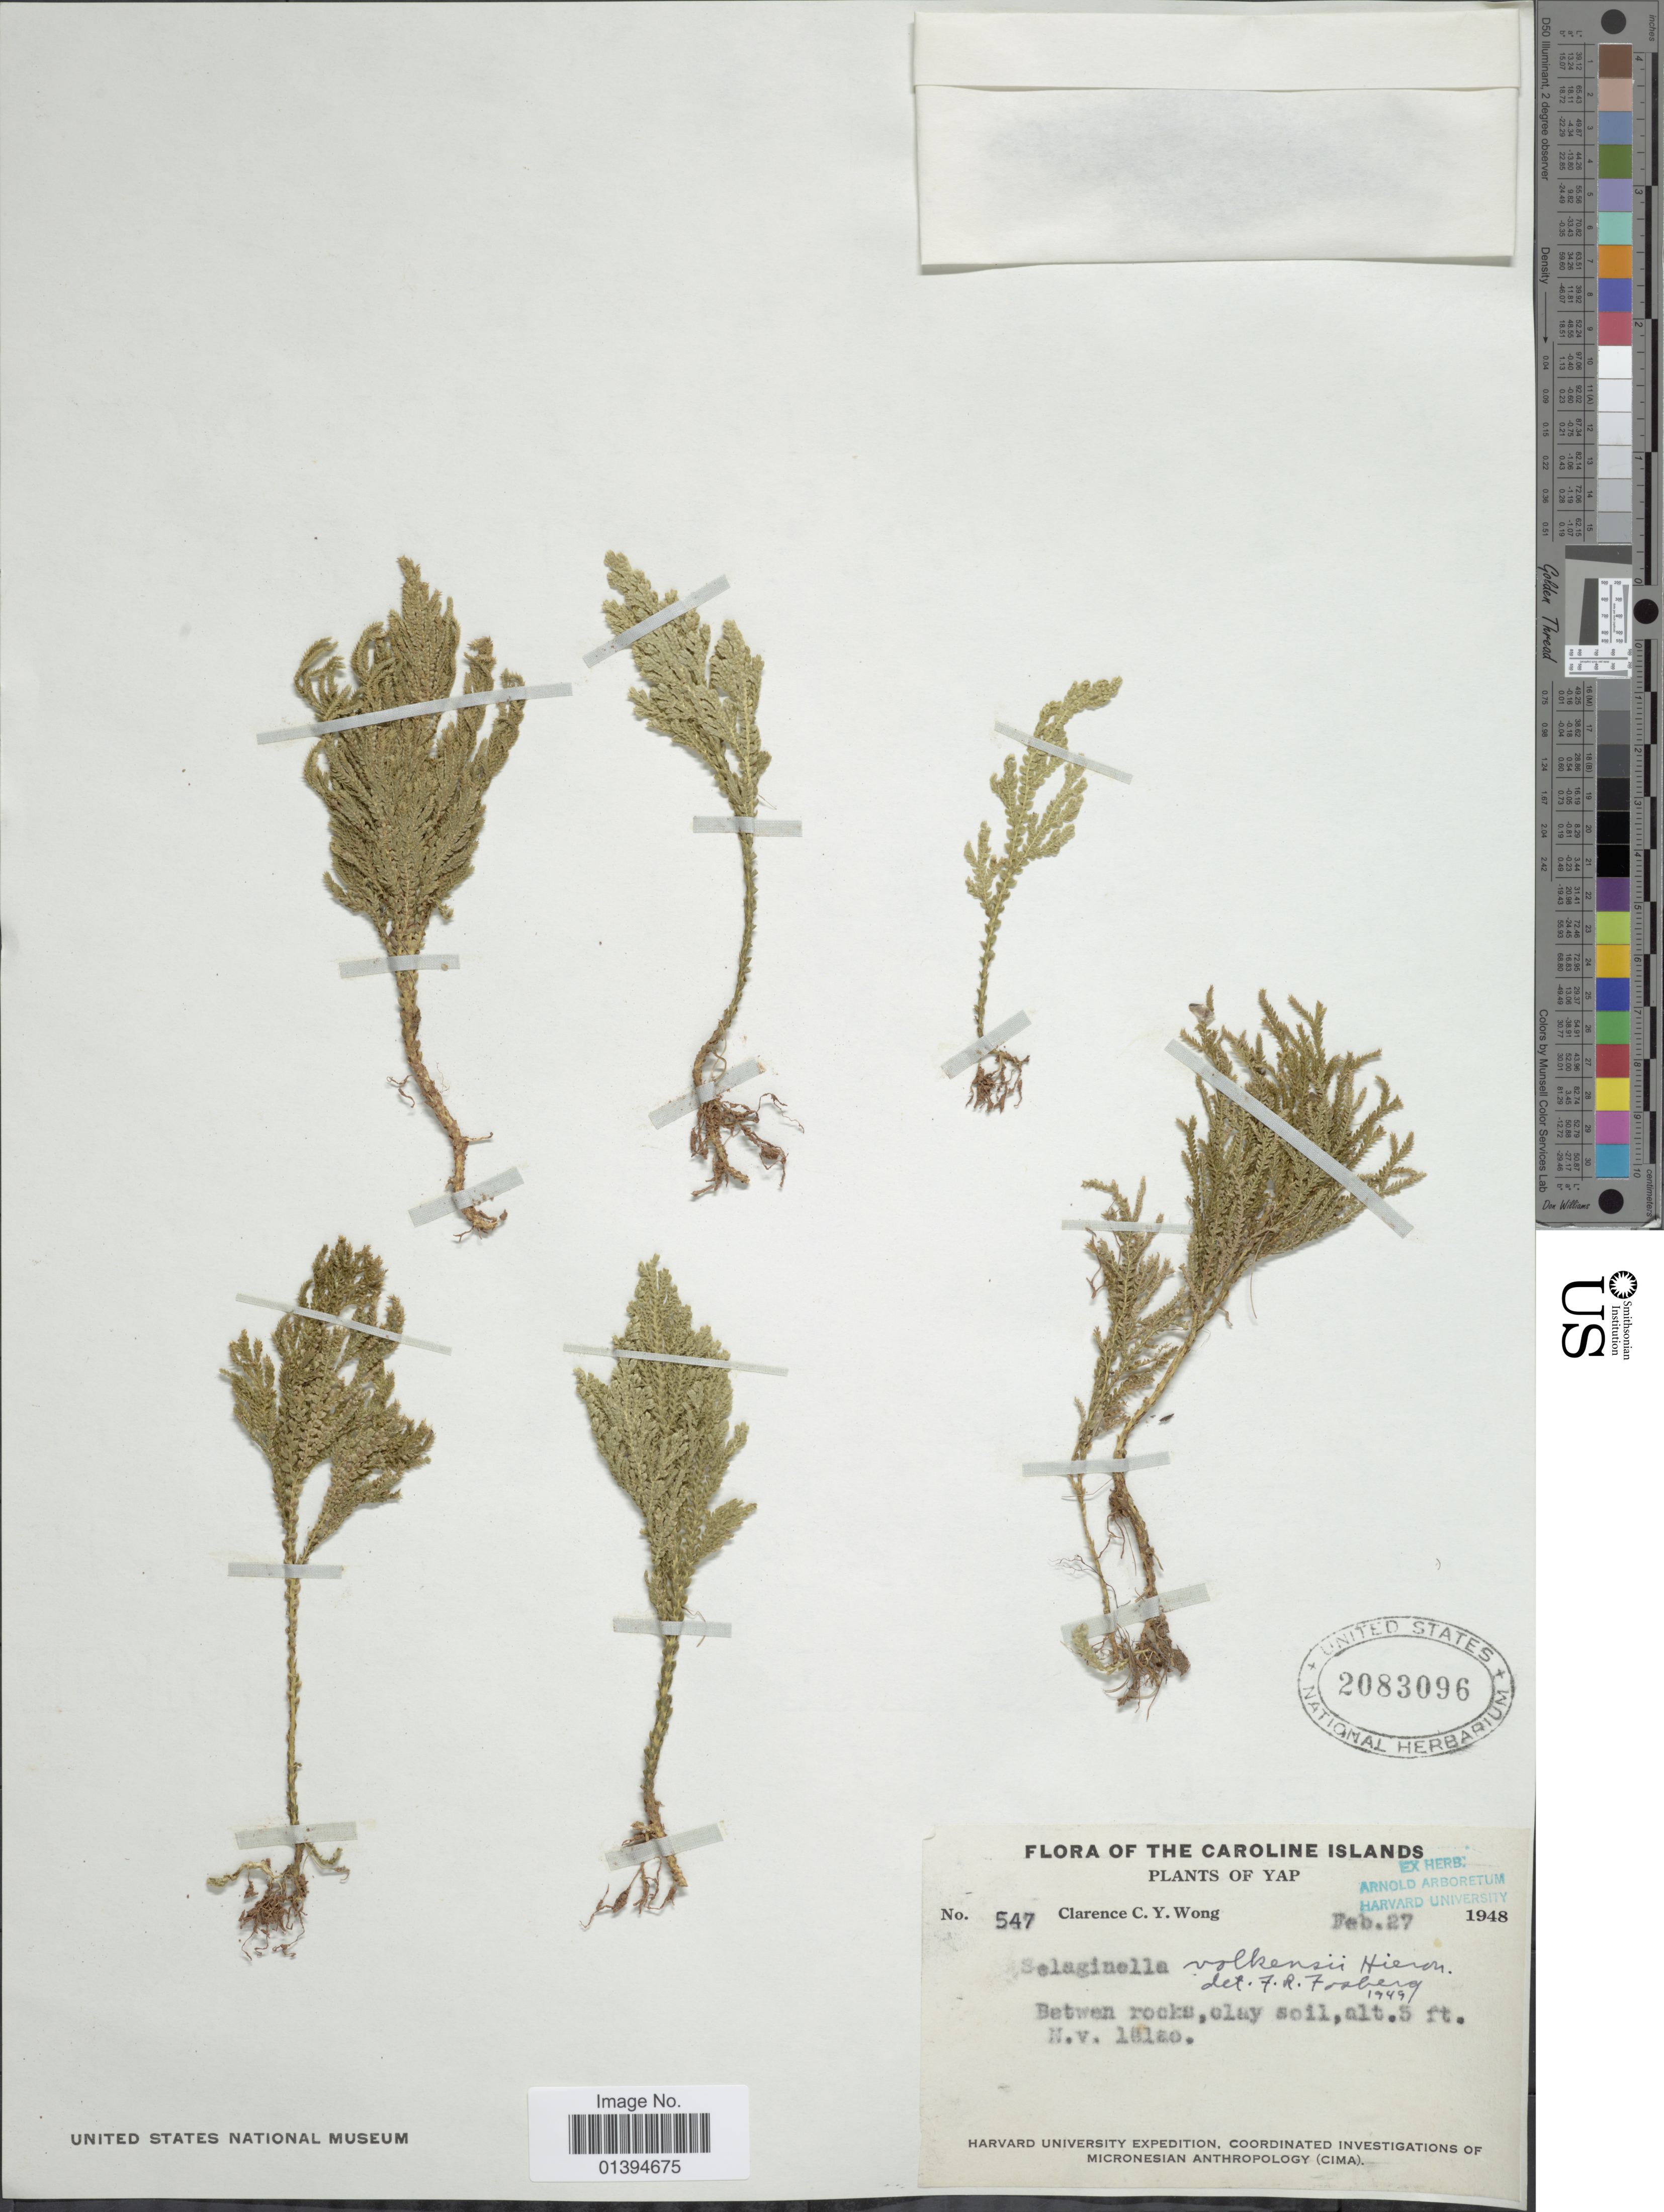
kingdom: Plantae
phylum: Tracheophyta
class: Lycopodiopsida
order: Selaginellales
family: Selaginellaceae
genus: Selaginella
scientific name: Selaginella volkensii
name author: Hieron.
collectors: C. Wong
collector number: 547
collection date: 1948-02-27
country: Micronesia, Federated States of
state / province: Yap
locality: Nv. Islao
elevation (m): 2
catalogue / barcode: US 2083096